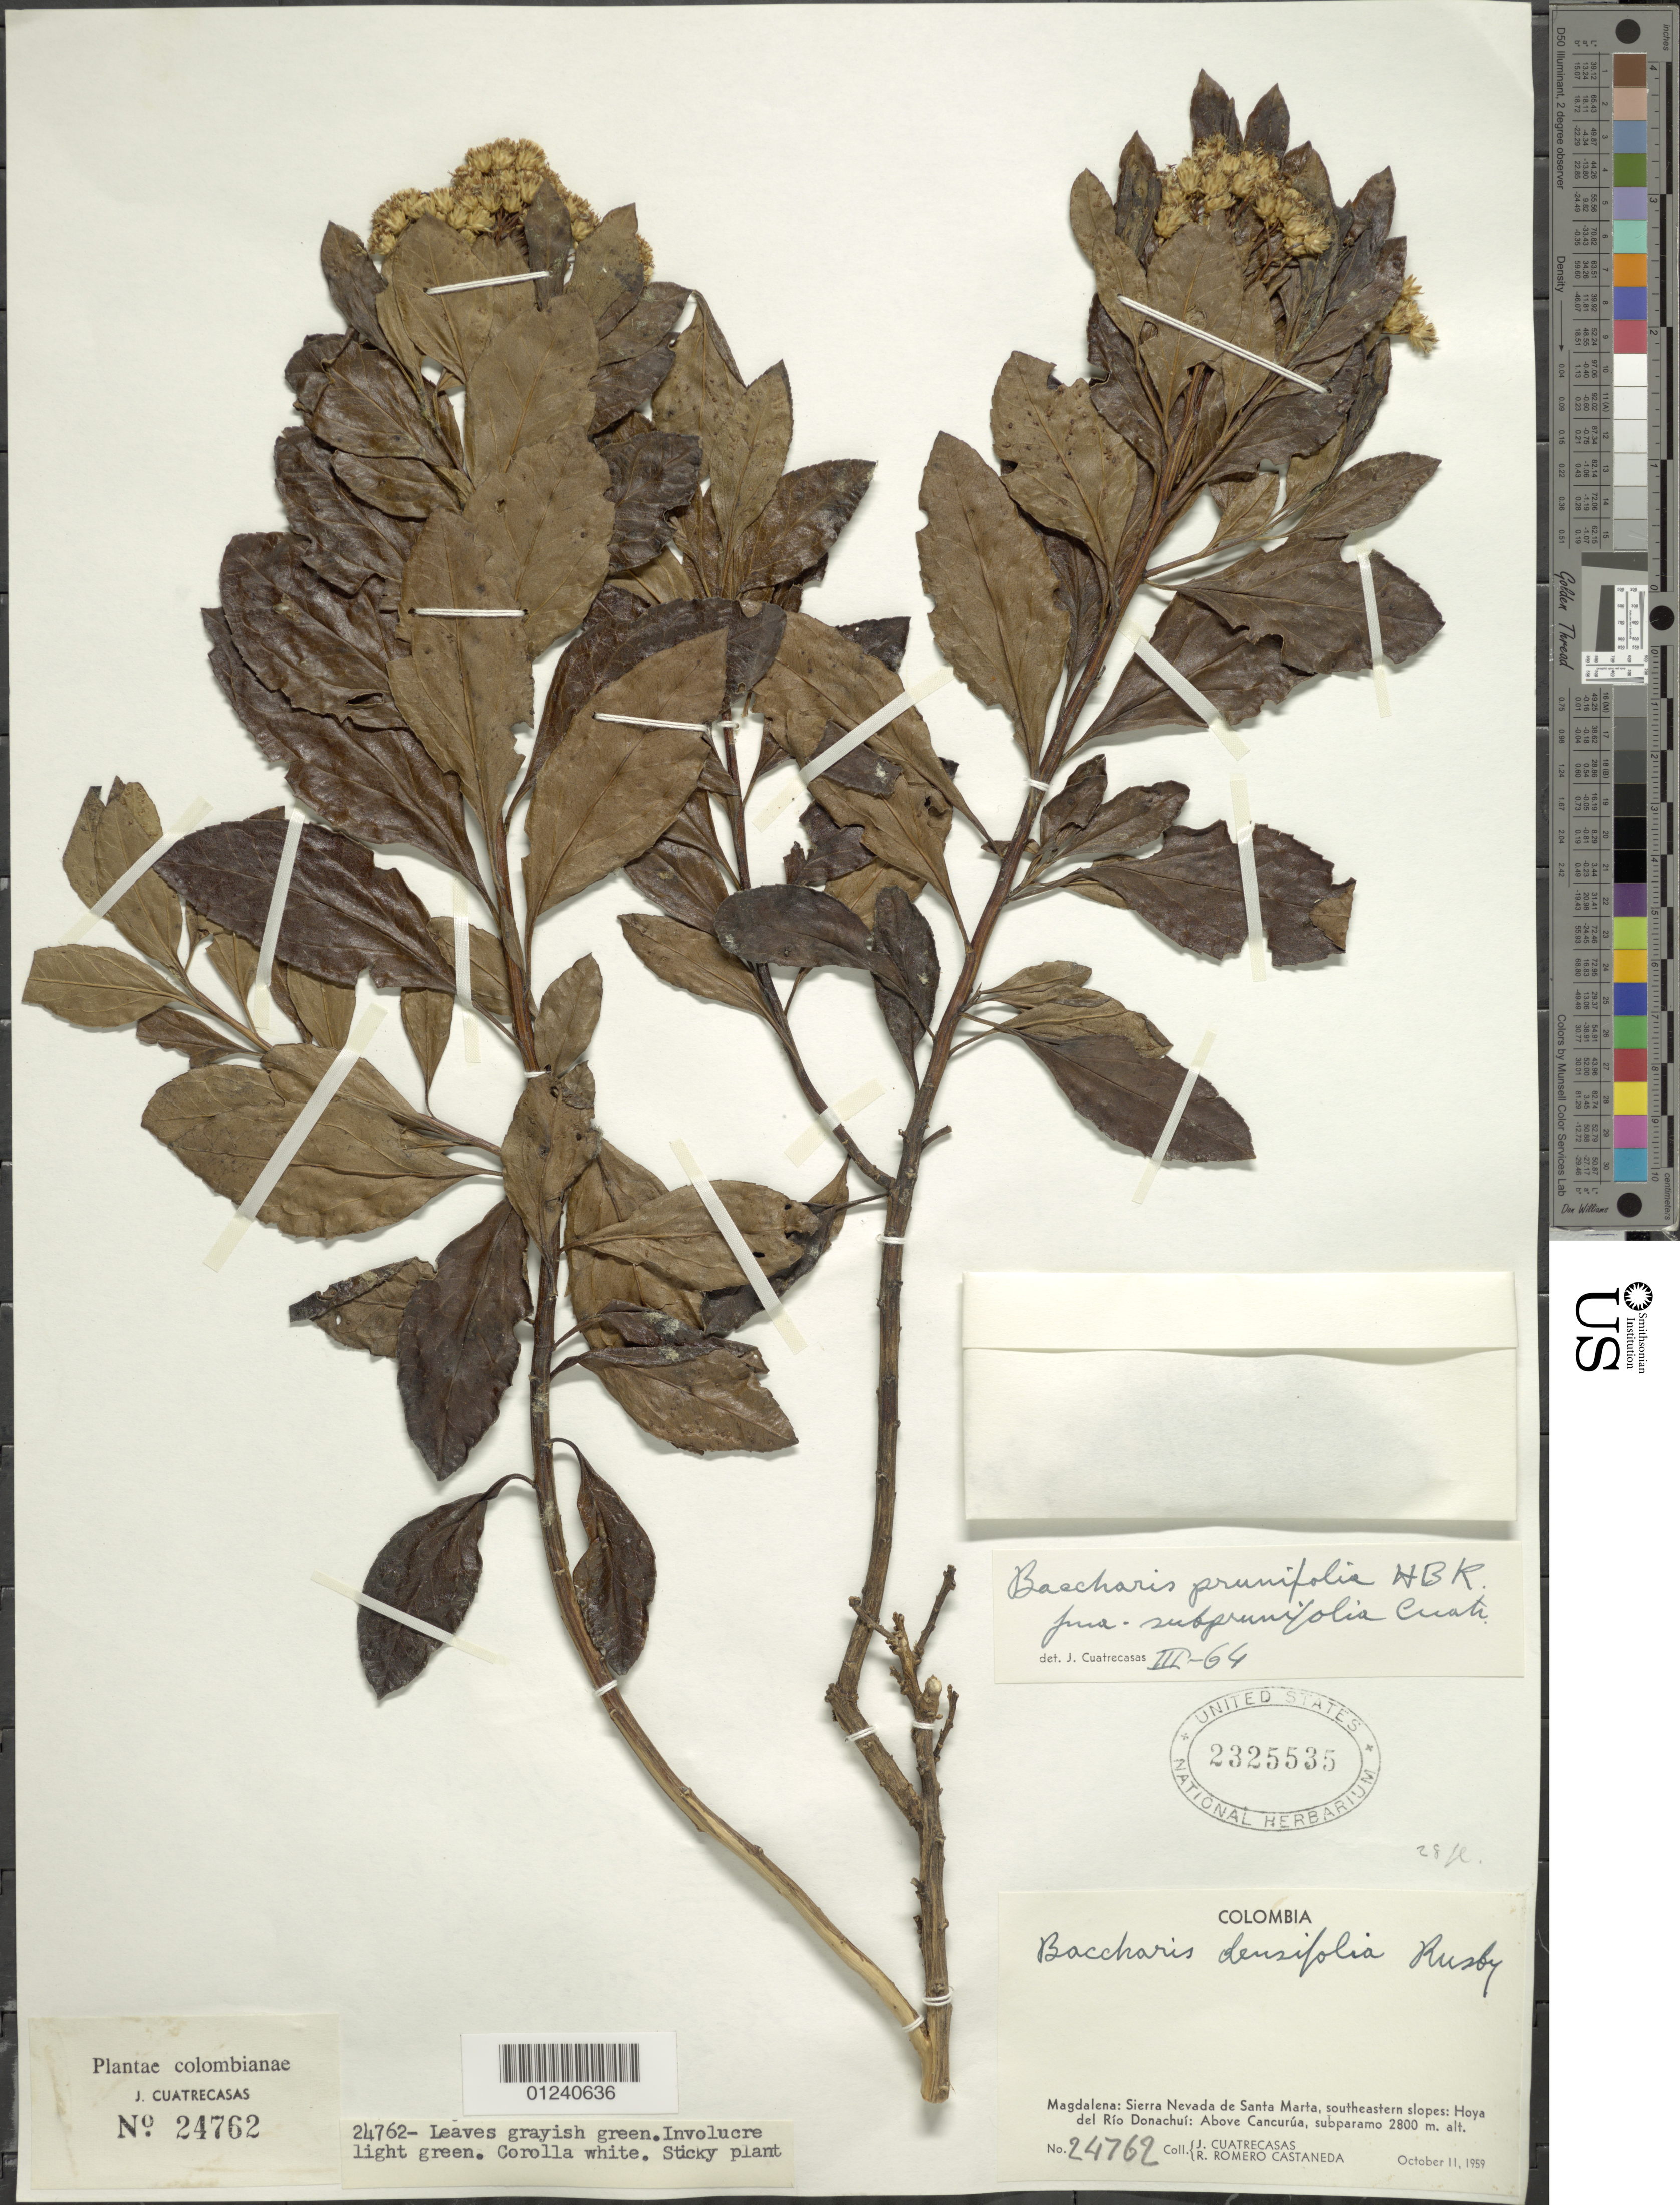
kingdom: Plantae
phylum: Tracheophyta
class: Magnoliopsida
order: Asterales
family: Asteraceae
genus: Baccharis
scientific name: Baccharis prunifolia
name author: Kunth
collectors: J. Cuatrecasas & R. Romero Castañeda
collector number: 24762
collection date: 1959-10-11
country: Colombia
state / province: Magdalena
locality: Sierra Nevada de Santa Marta, southeastern slopes: Hoya del Río Donachuí: Above Cancurua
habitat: Subparamo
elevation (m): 2800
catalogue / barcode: US 2325535